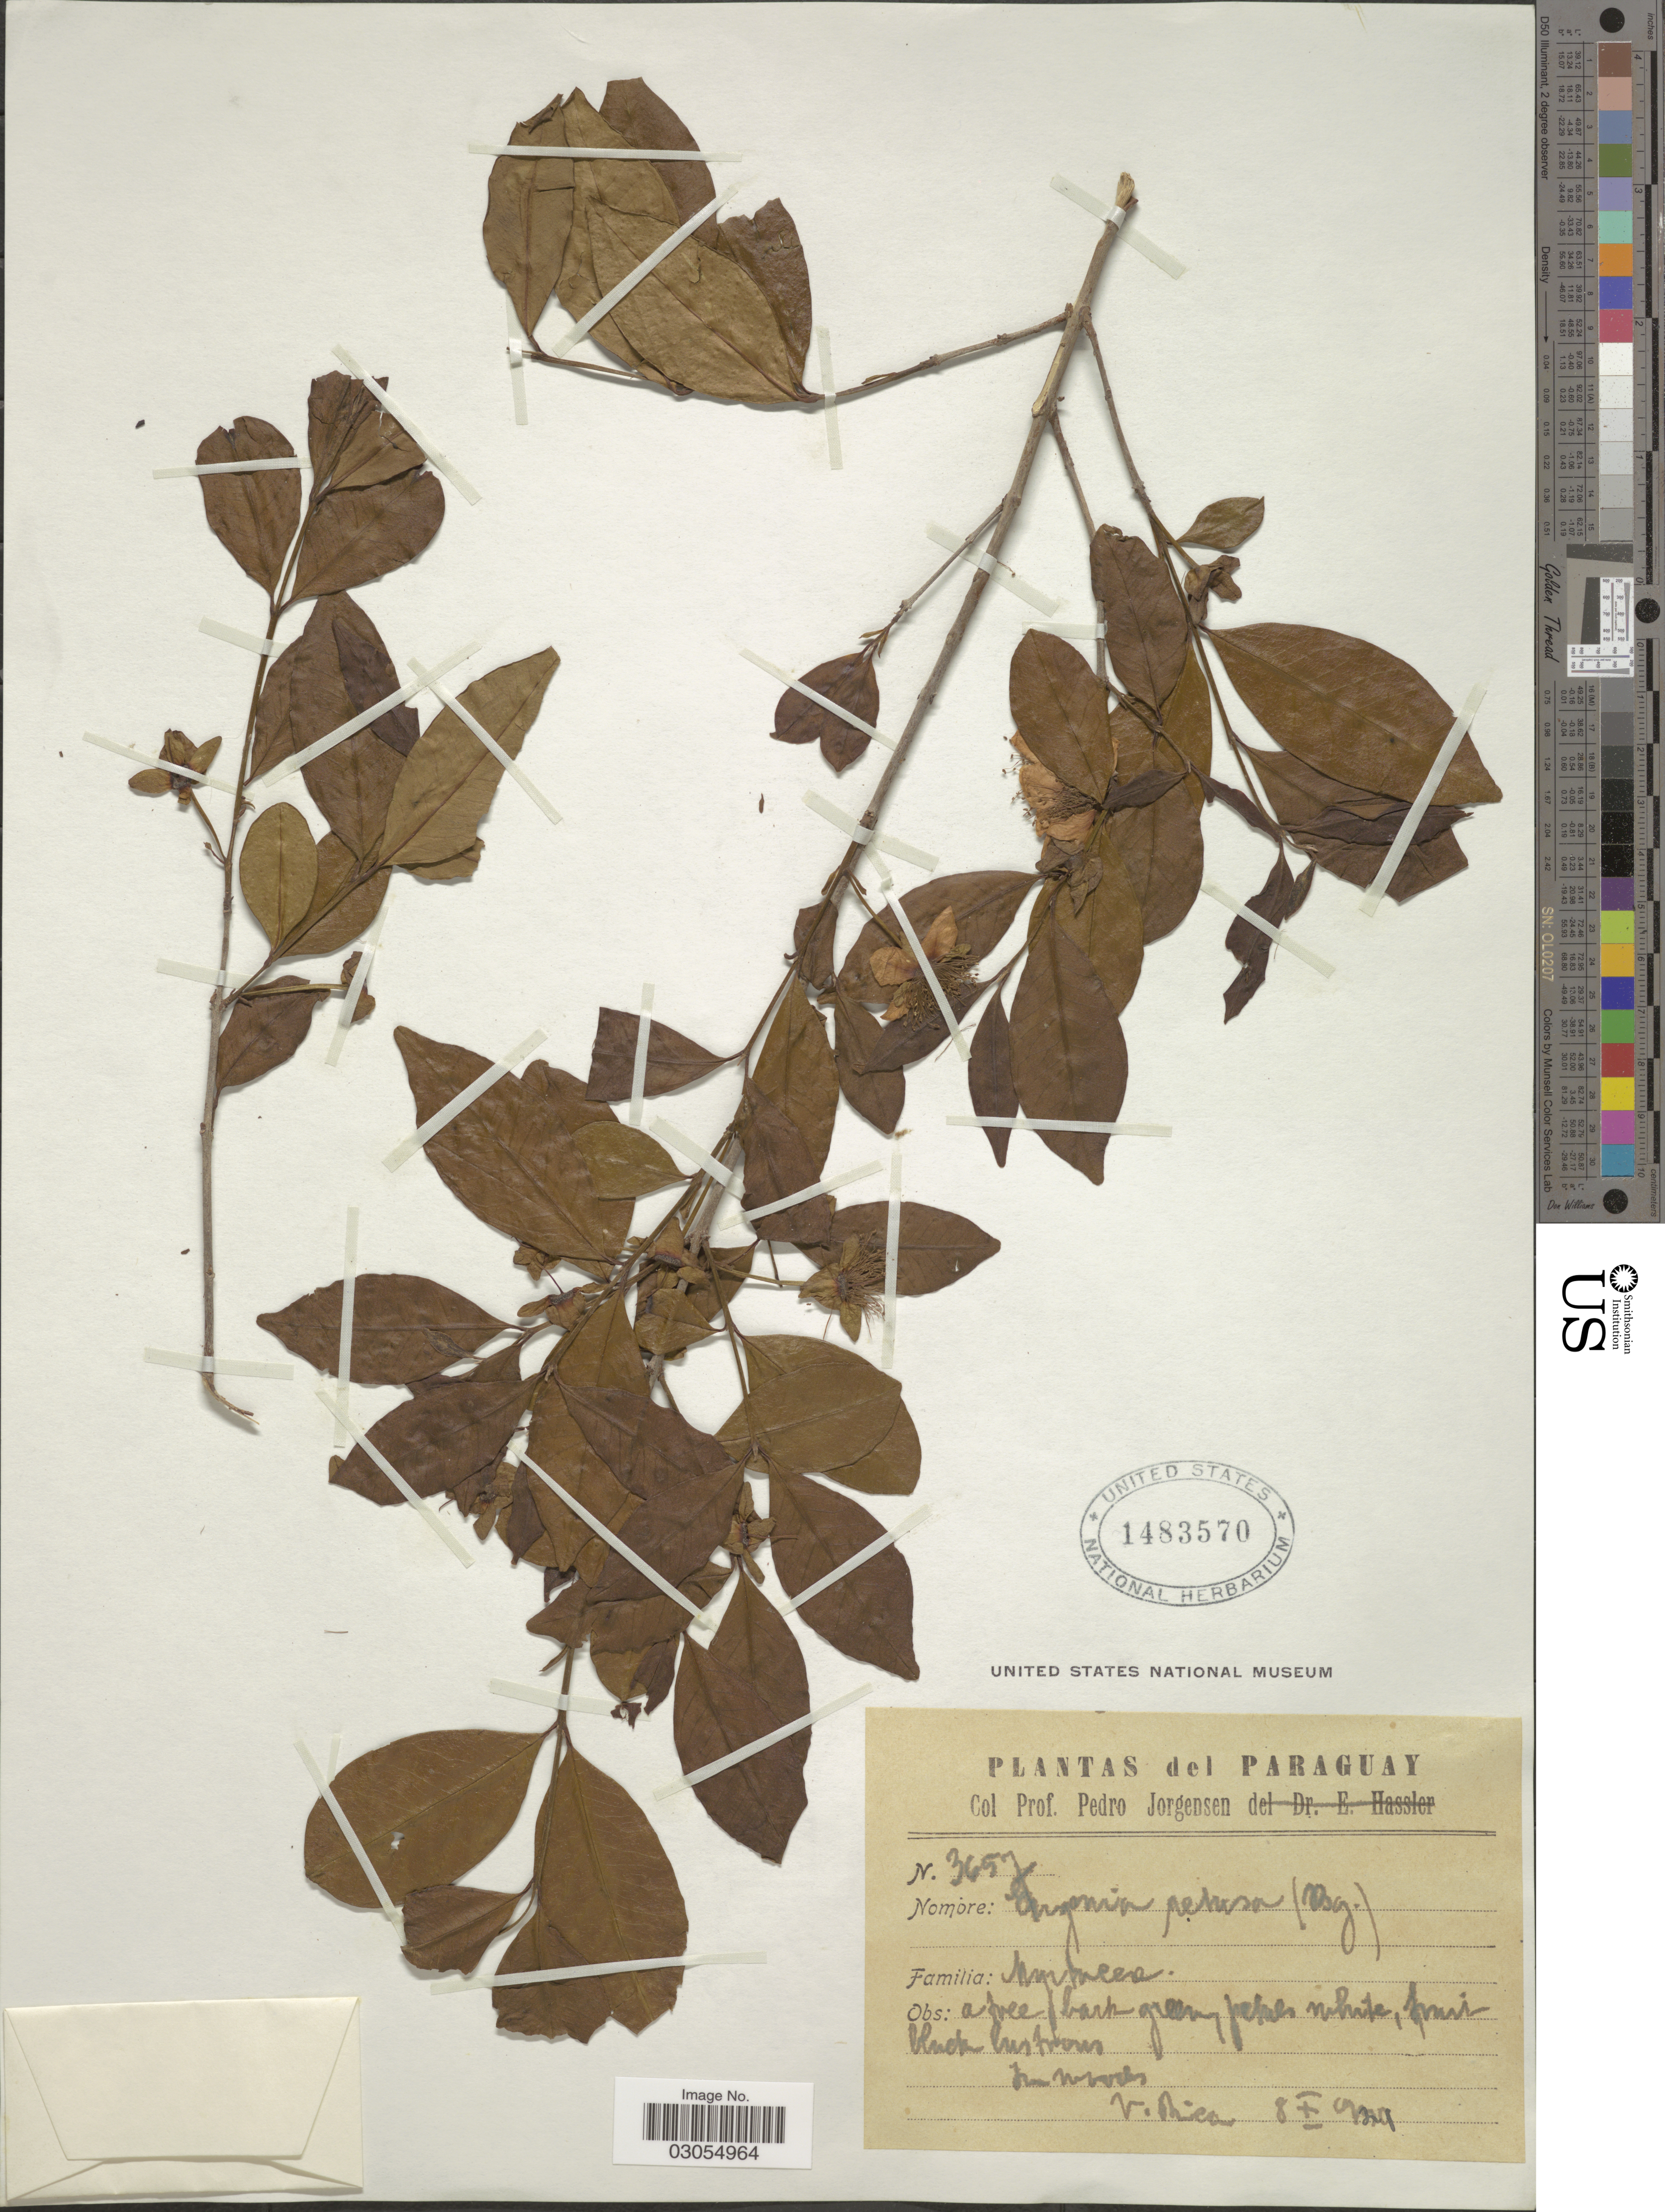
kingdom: Plantae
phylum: Tracheophyta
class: Magnoliopsida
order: Myrtales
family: Myrtaceae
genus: Eugenia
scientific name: Eugenia involucrata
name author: DC.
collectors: P. Jörgensen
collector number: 3657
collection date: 1929-10-08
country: Paraguay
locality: V. Rica.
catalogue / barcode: US 1483570